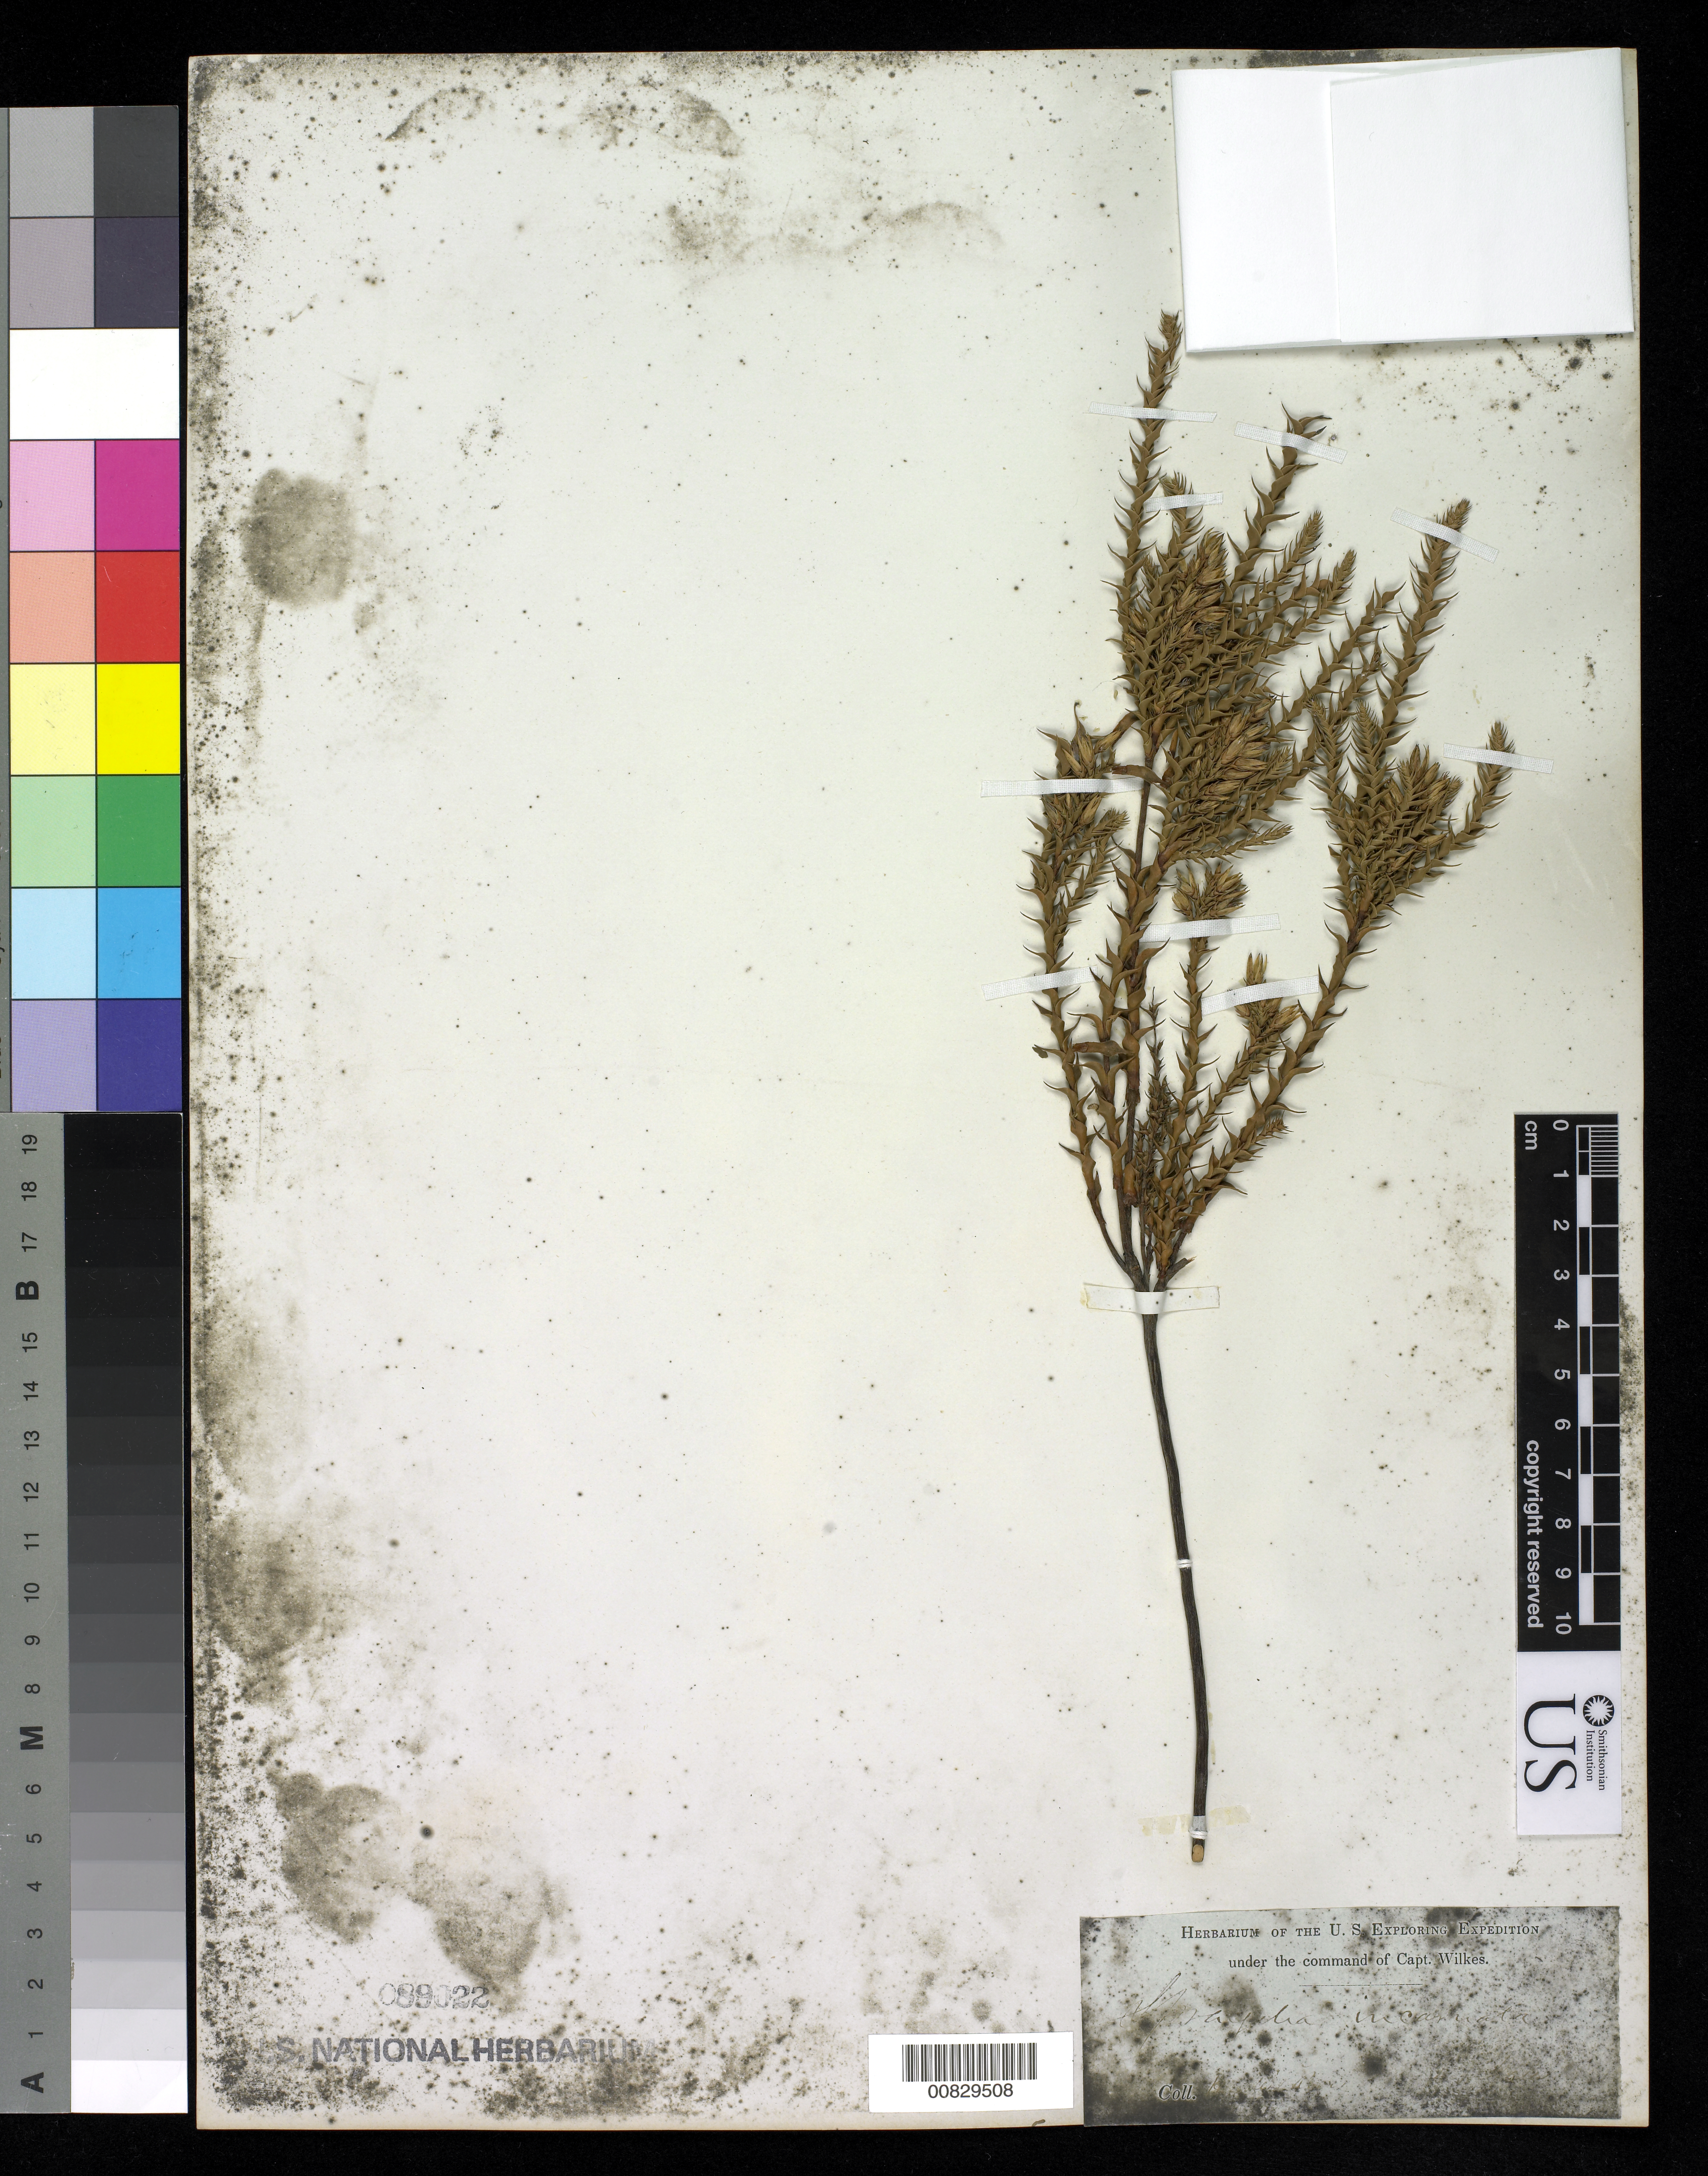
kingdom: Plantae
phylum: Tracheophyta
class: Magnoliopsida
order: Ericales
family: Ericaceae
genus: Sprengelia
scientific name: Sprengelia incarnata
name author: L.S. Sm.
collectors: Wilkes Explor. Exped.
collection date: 1838/1842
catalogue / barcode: US 89022